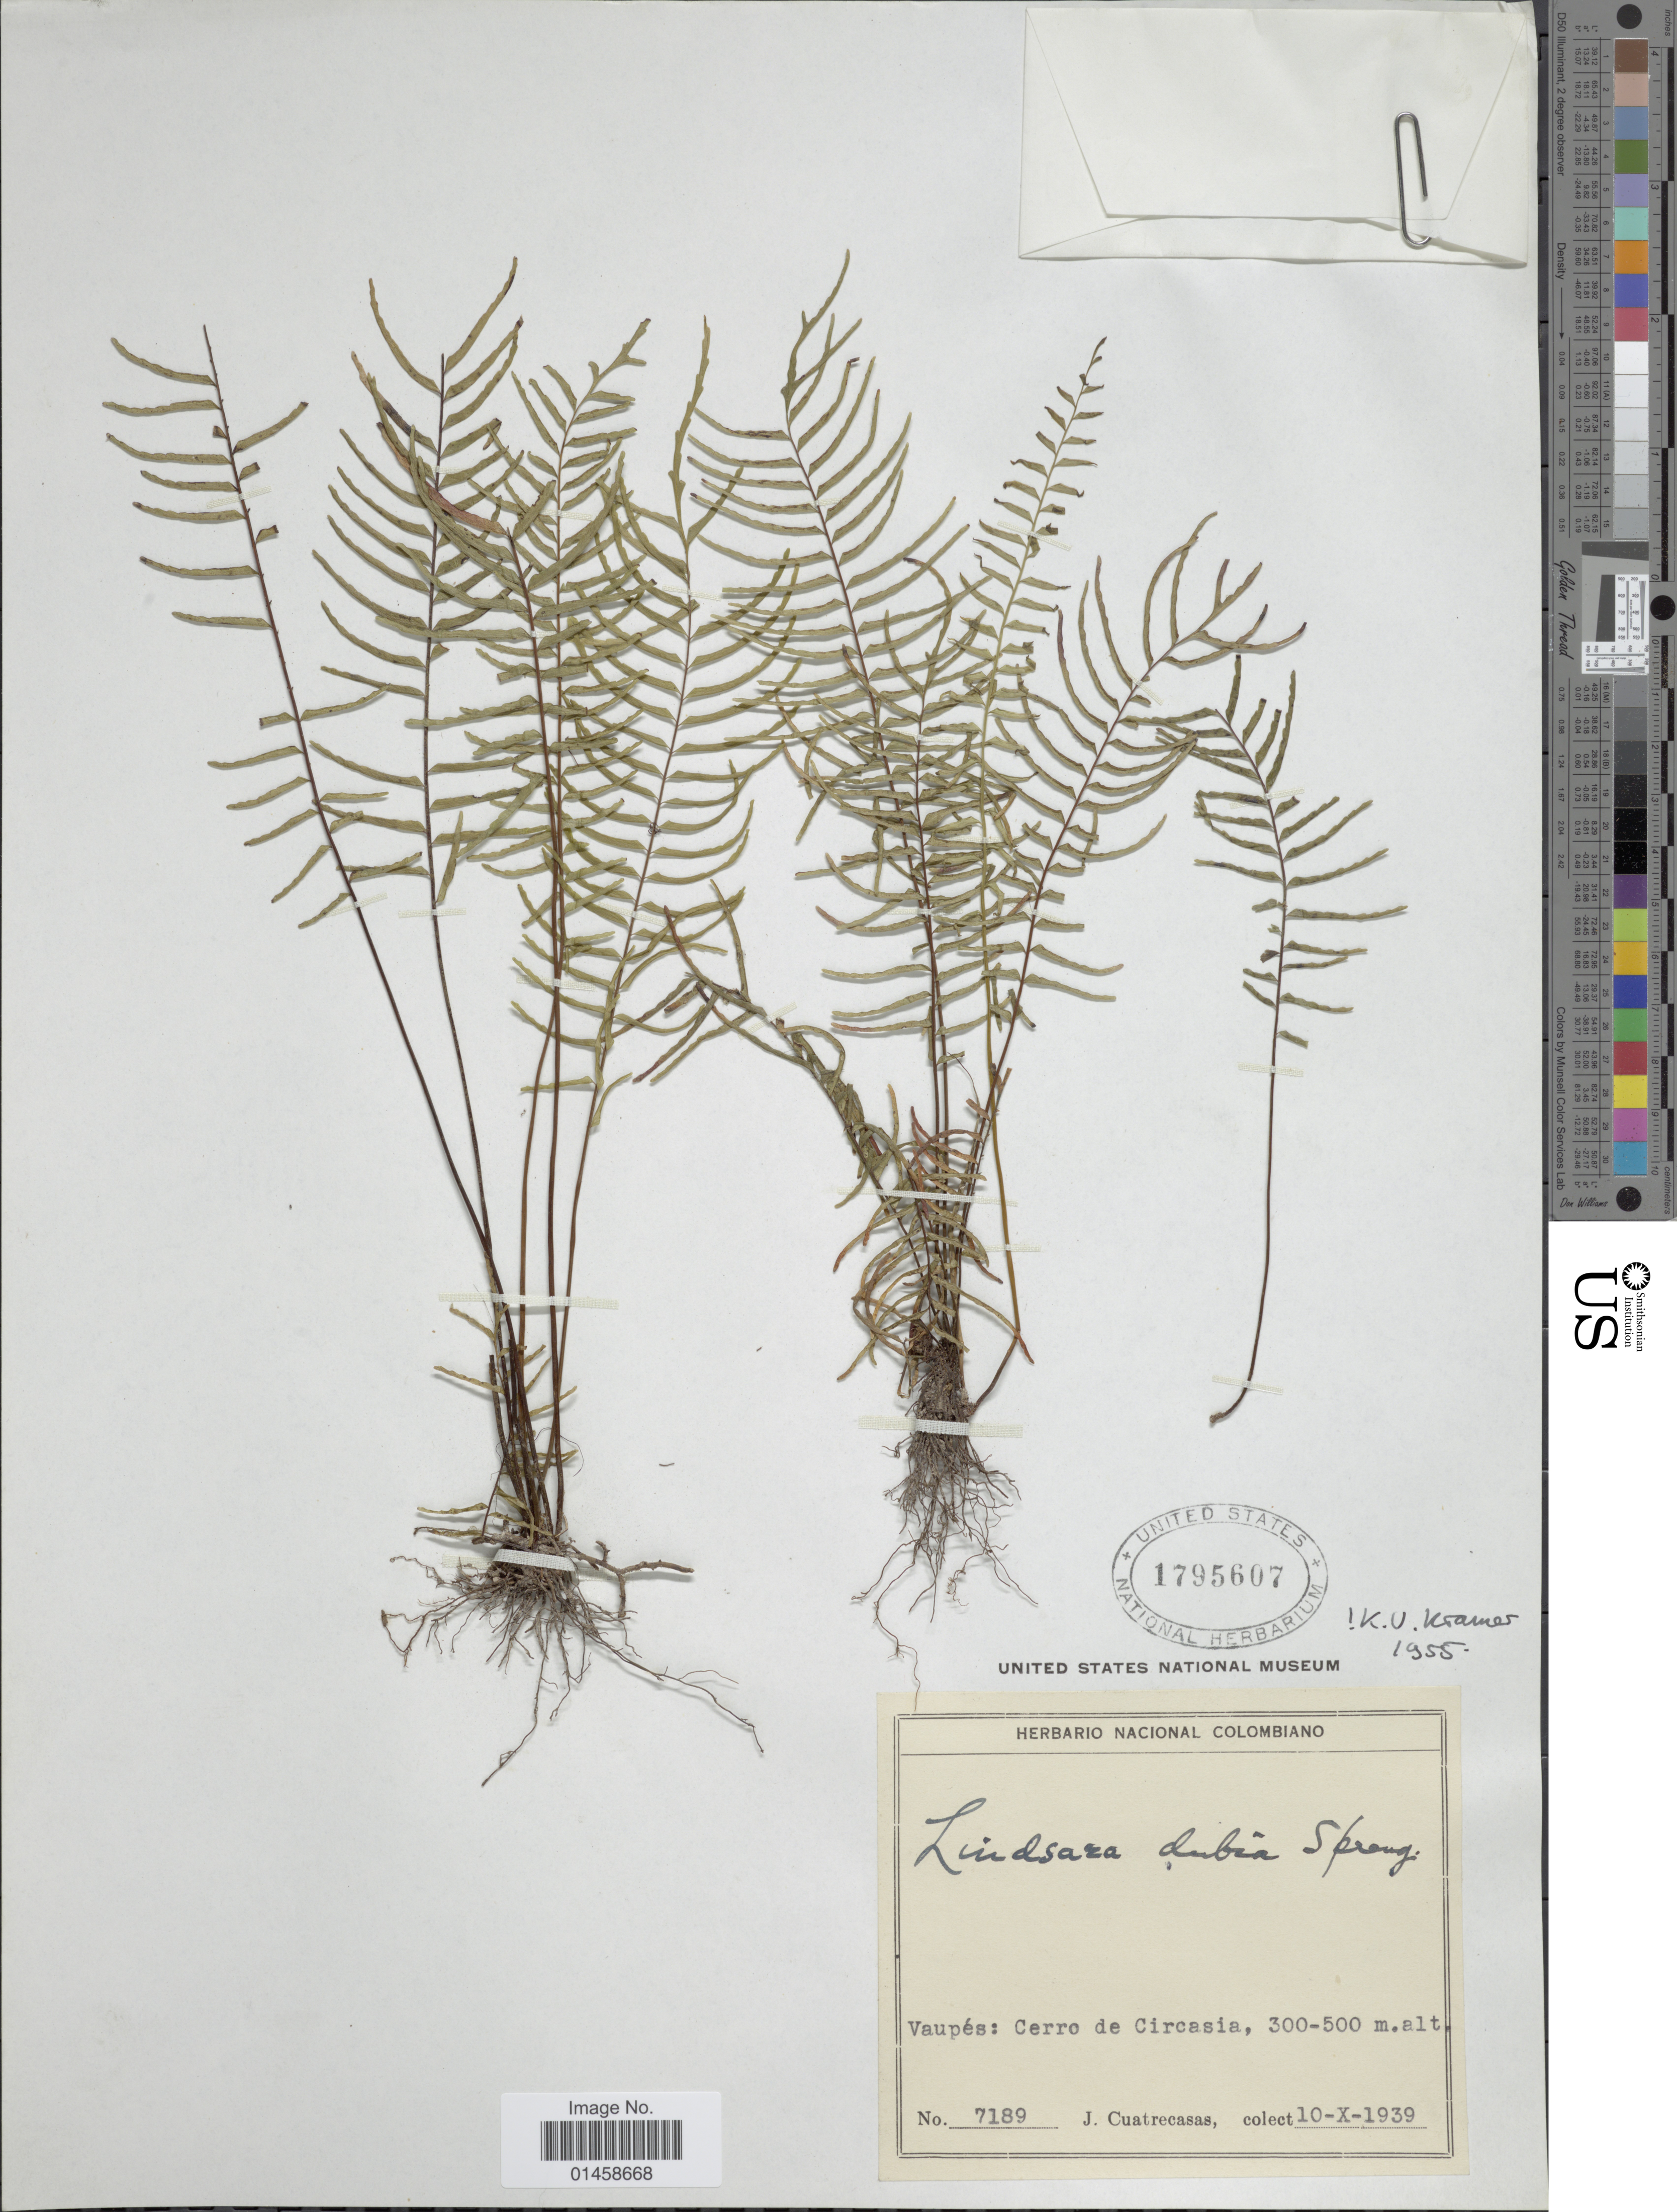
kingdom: Plantae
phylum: Tracheophyta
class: Polypodiopsida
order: Polypodiales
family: Lindsaeaceae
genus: Lindsaea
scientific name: Lindsaea dubia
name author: Spreng.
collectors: J. Cuatrecasas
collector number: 7189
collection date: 1939-10-10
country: Colombia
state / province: Vaupés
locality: Cerro de Circasia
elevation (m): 300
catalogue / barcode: US 1795607